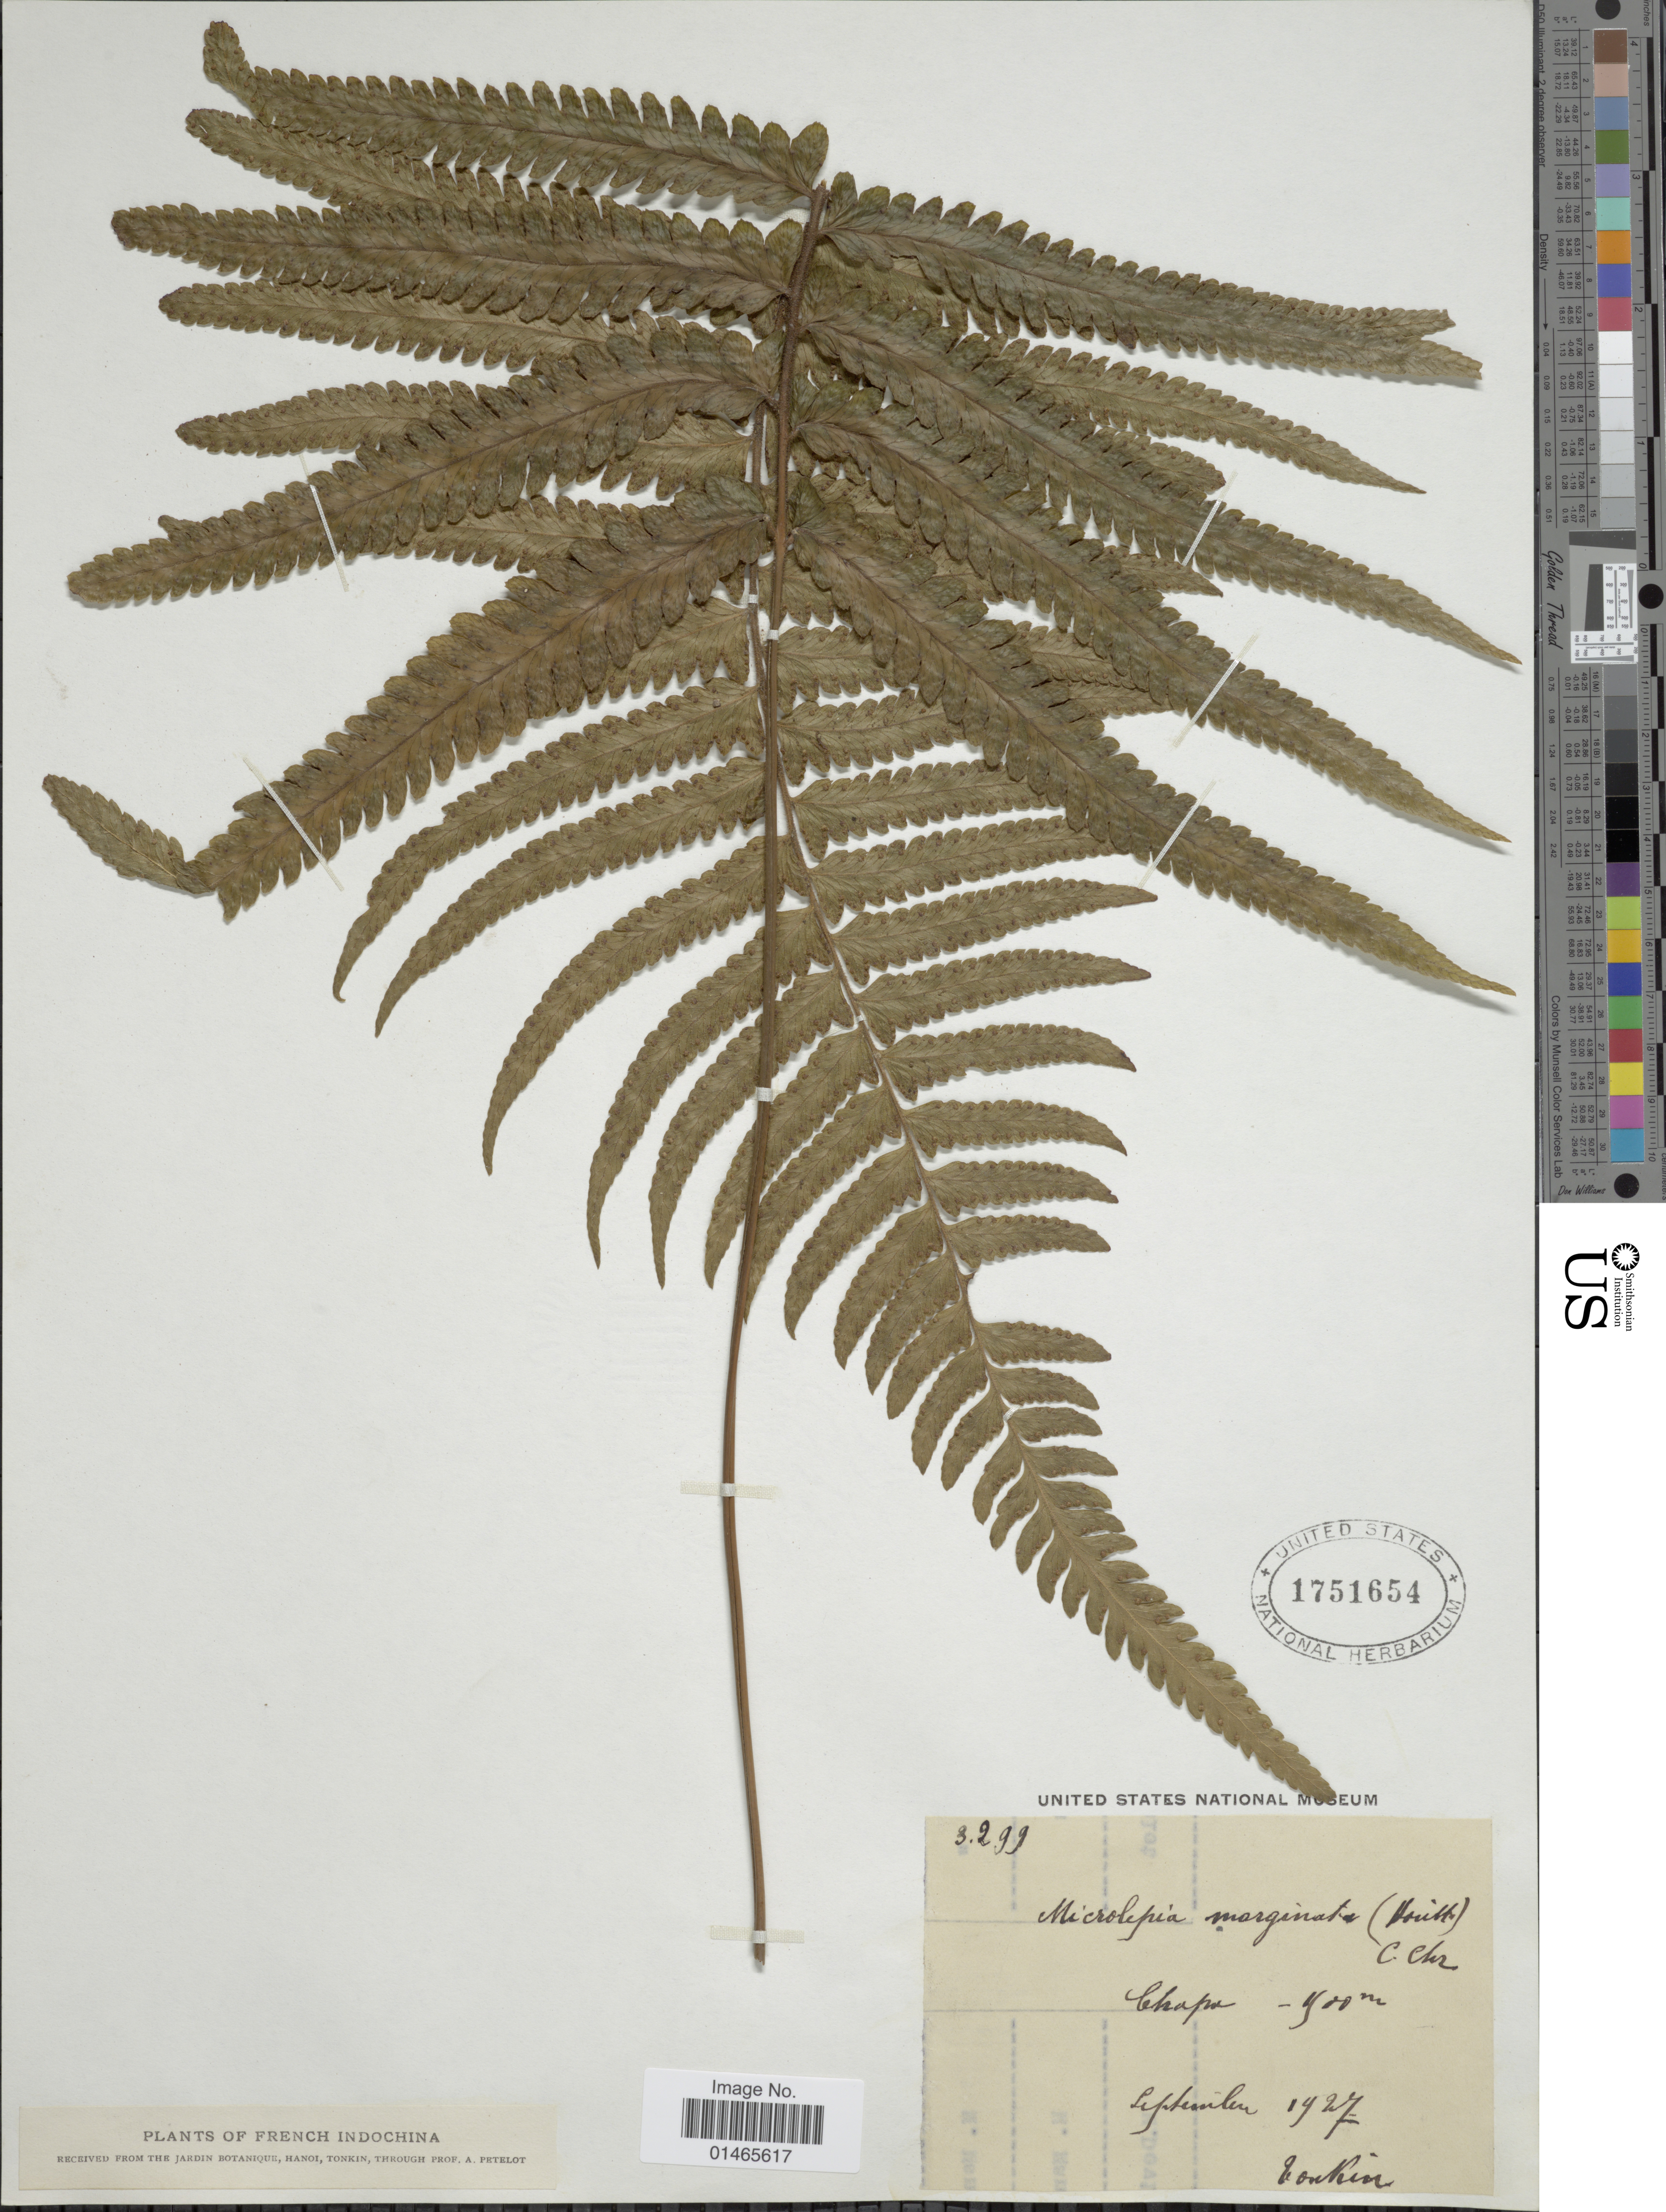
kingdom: Plantae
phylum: Tracheophyta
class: Polypodiopsida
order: Polypodiales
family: Dennstaedtiaceae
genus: Microlepia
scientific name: Microlepia marginata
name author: (Houtt.) C. Chr.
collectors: P. A. Pételot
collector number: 3299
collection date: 1927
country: Vietnam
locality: Tonkin. Chapa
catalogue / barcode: US 1751654